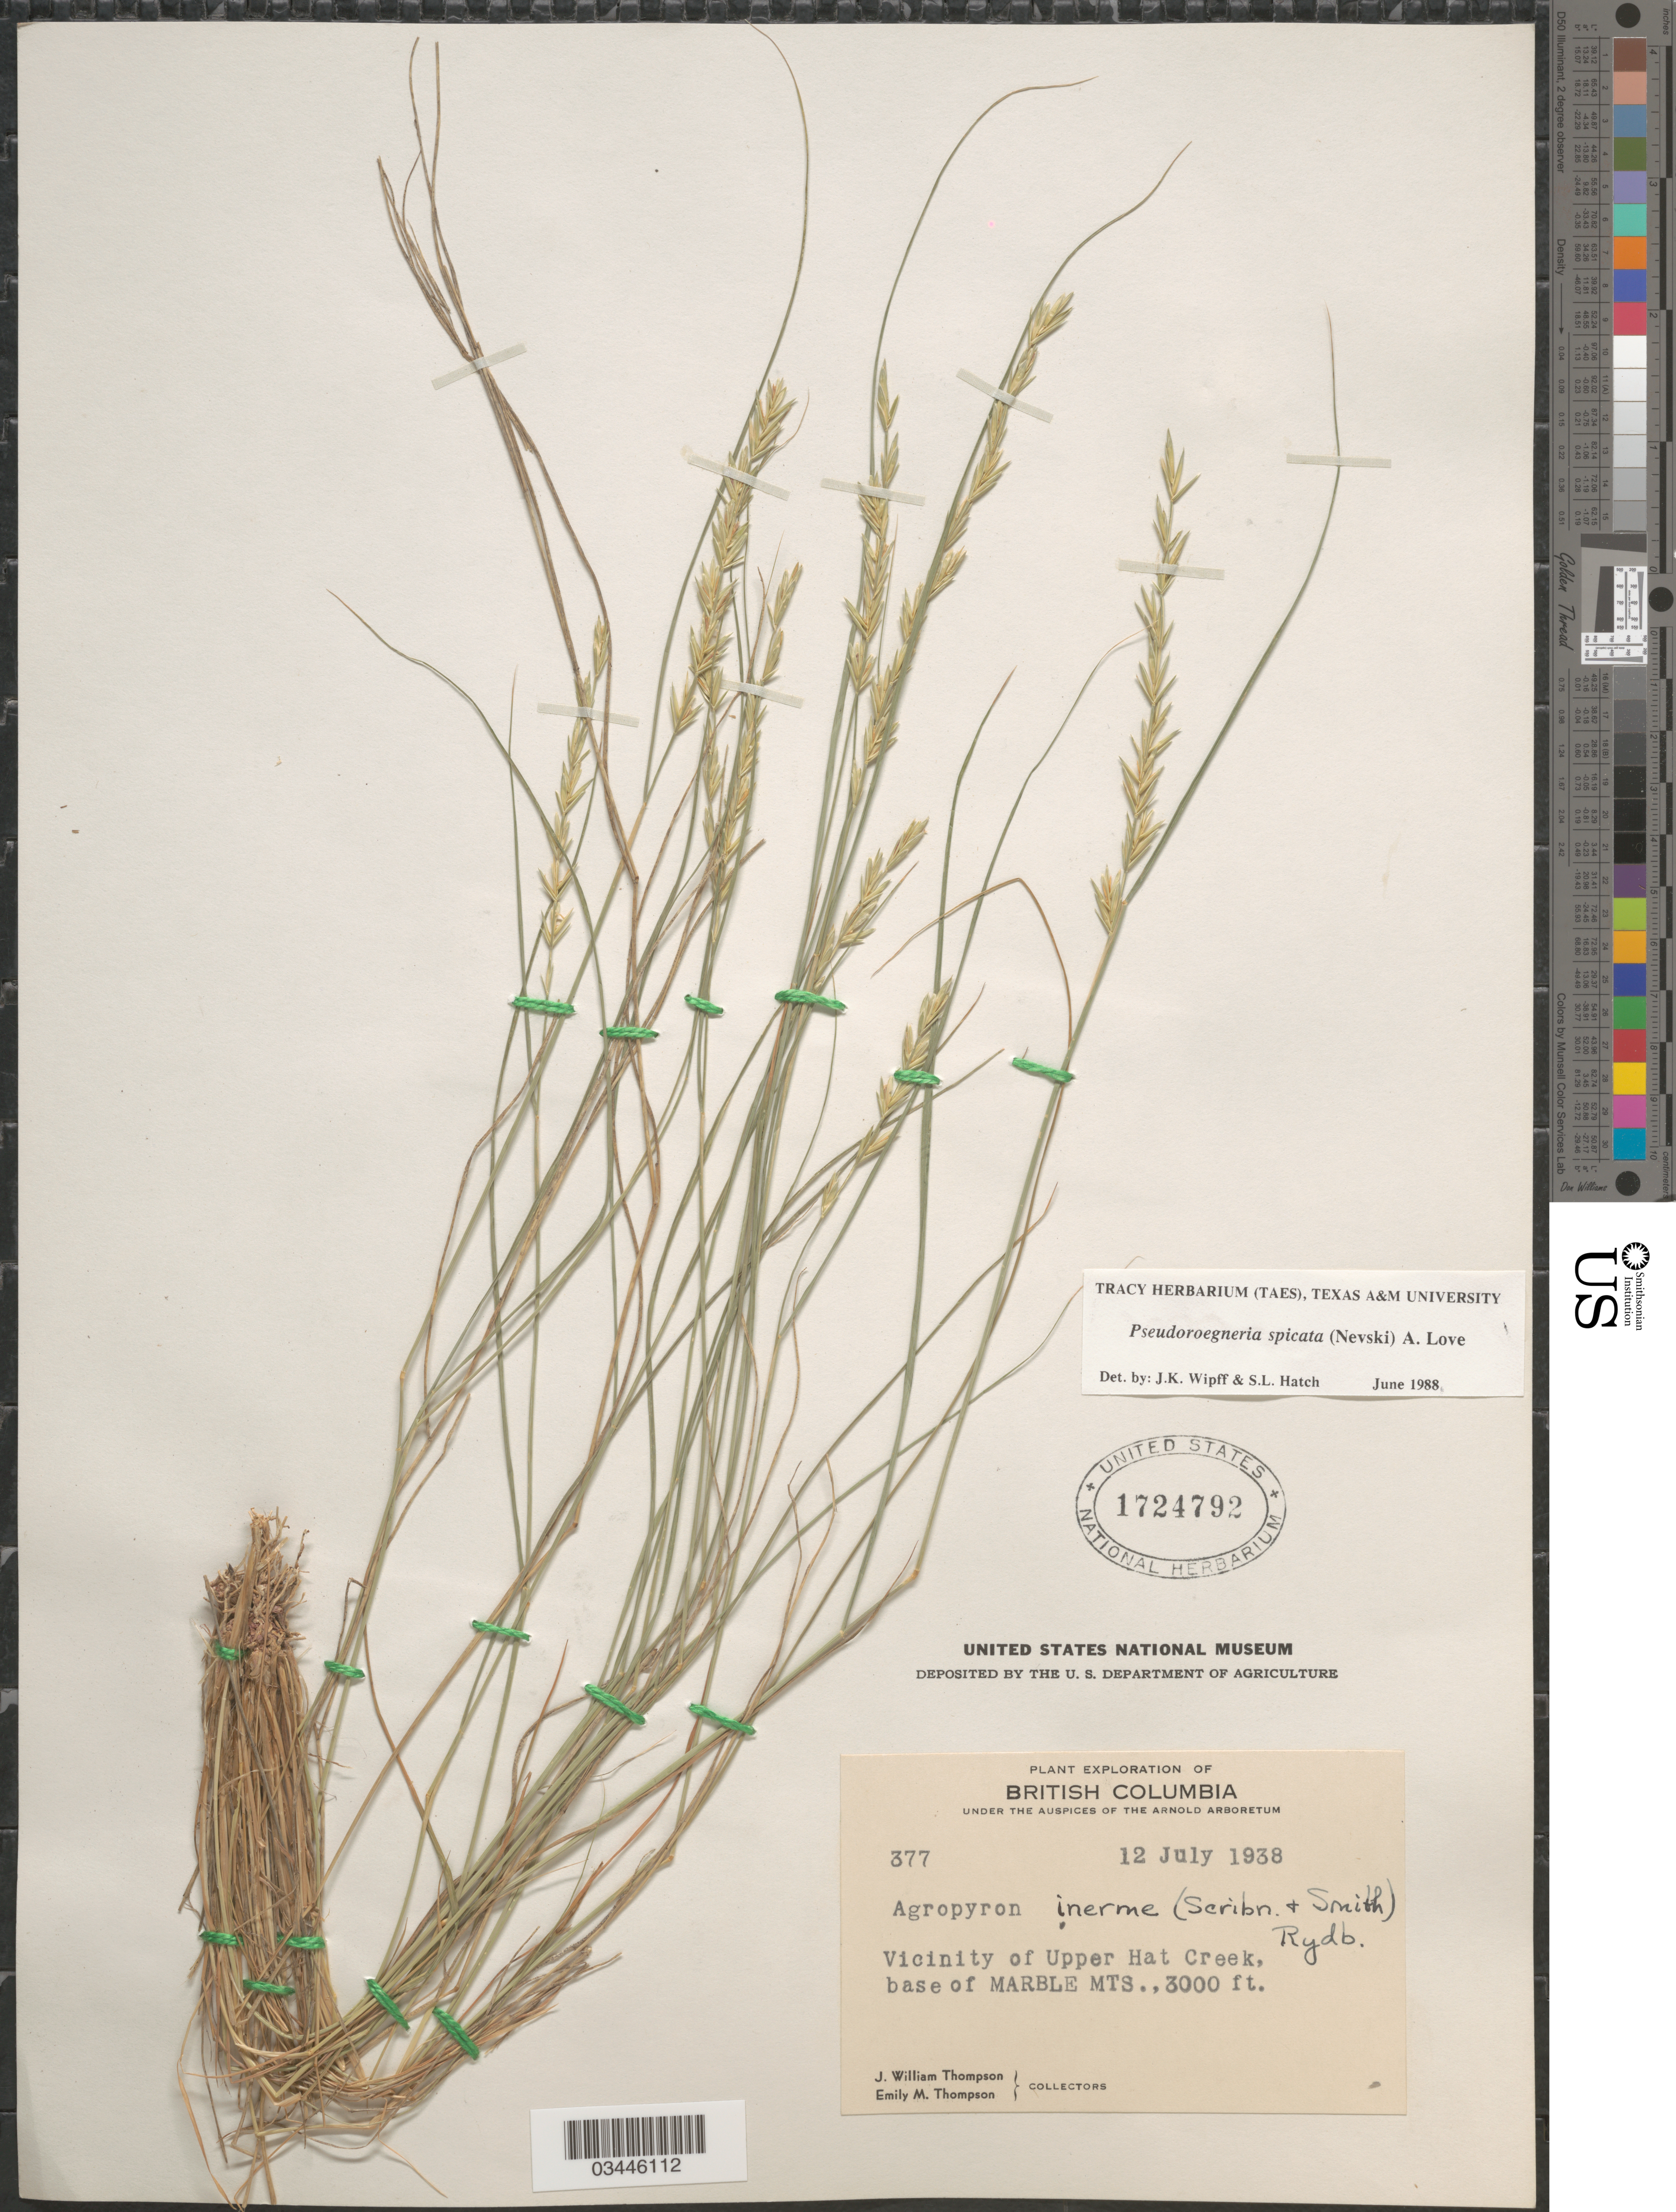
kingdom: Plantae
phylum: Tracheophyta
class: Liliopsida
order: Poales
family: Poaceae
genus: Pseudoroegneria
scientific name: Pseudoroegneria spicata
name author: (Pursh) Á. Löve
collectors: J. W. Thompson & E. M. Thompson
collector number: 377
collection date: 1938-07-12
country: Canada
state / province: British Columbia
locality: Exploration of British Columbia. Vicinity of Upper Hat Creek, base of Marble Mts.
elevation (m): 914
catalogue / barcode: US 1724792